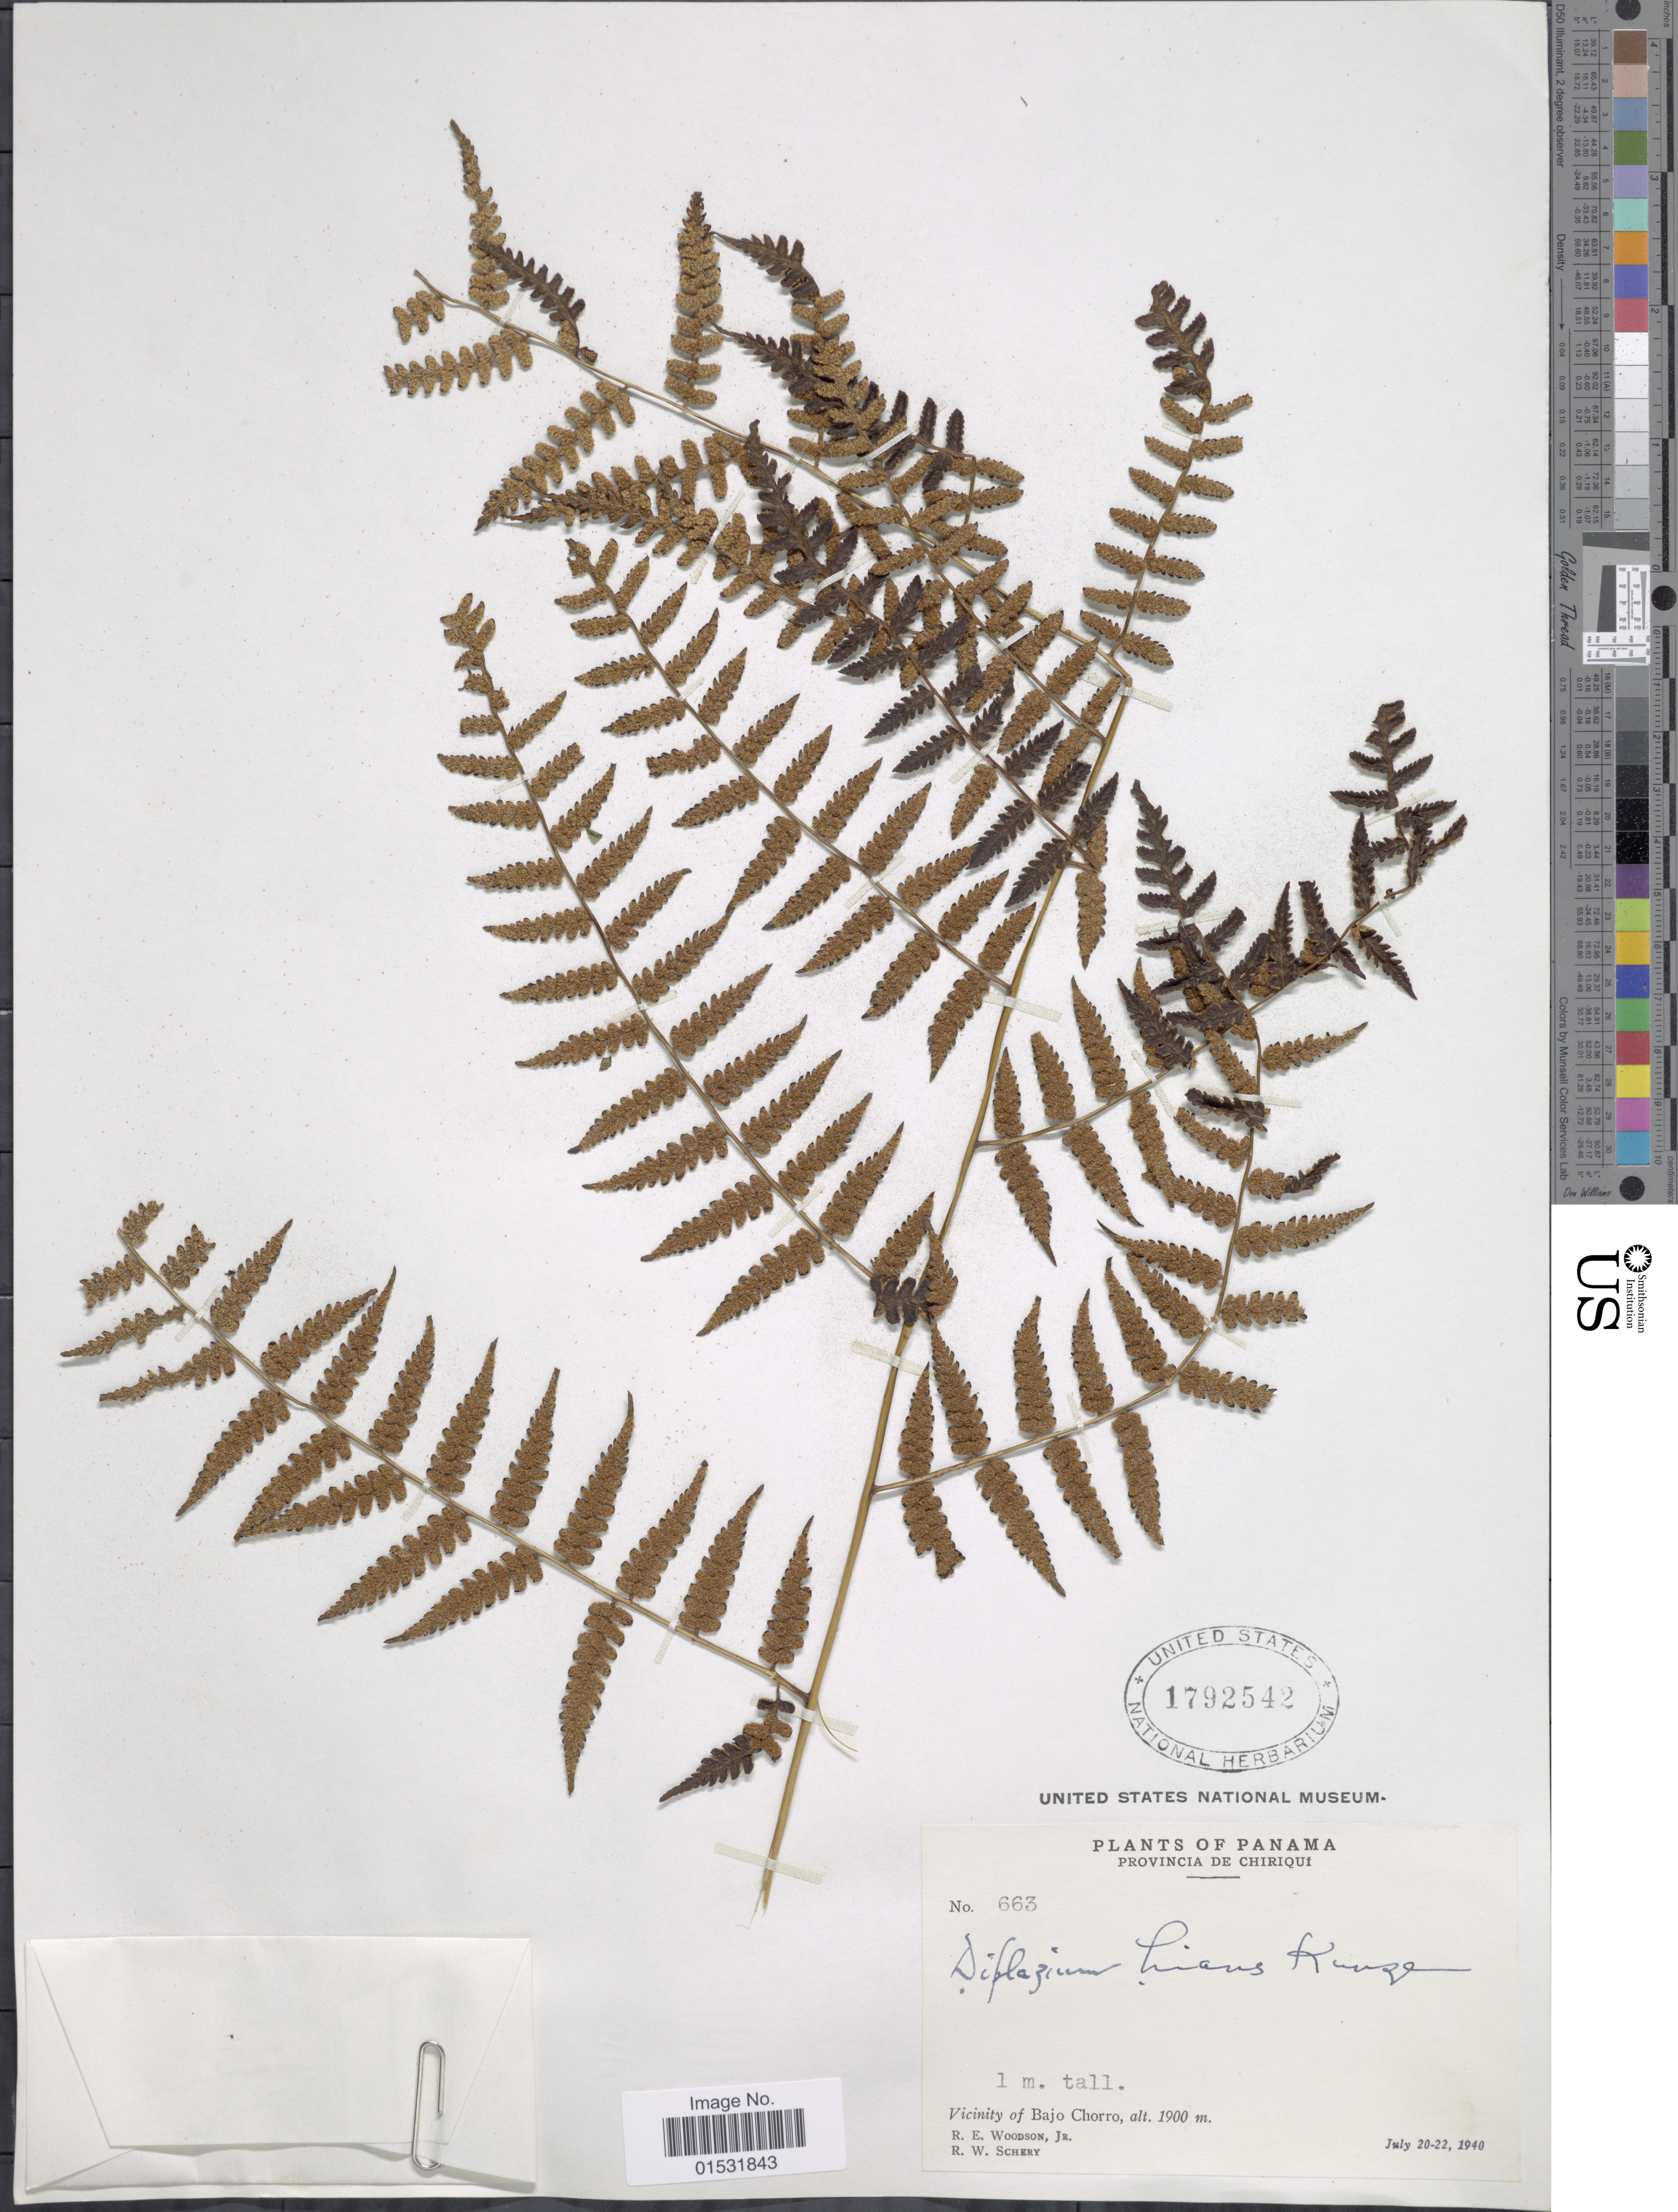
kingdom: Plantae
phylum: Tracheophyta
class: Polypodiopsida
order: Polypodiales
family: Athyriaceae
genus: Diplazium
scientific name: Diplazium hians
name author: Kunze ex Klotzsch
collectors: R. E. Woodson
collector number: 663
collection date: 1940-07-20/1940-07-22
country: Panama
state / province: Chiriqui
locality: Vicinity of Bajo Chorro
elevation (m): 1900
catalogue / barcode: US 1792542